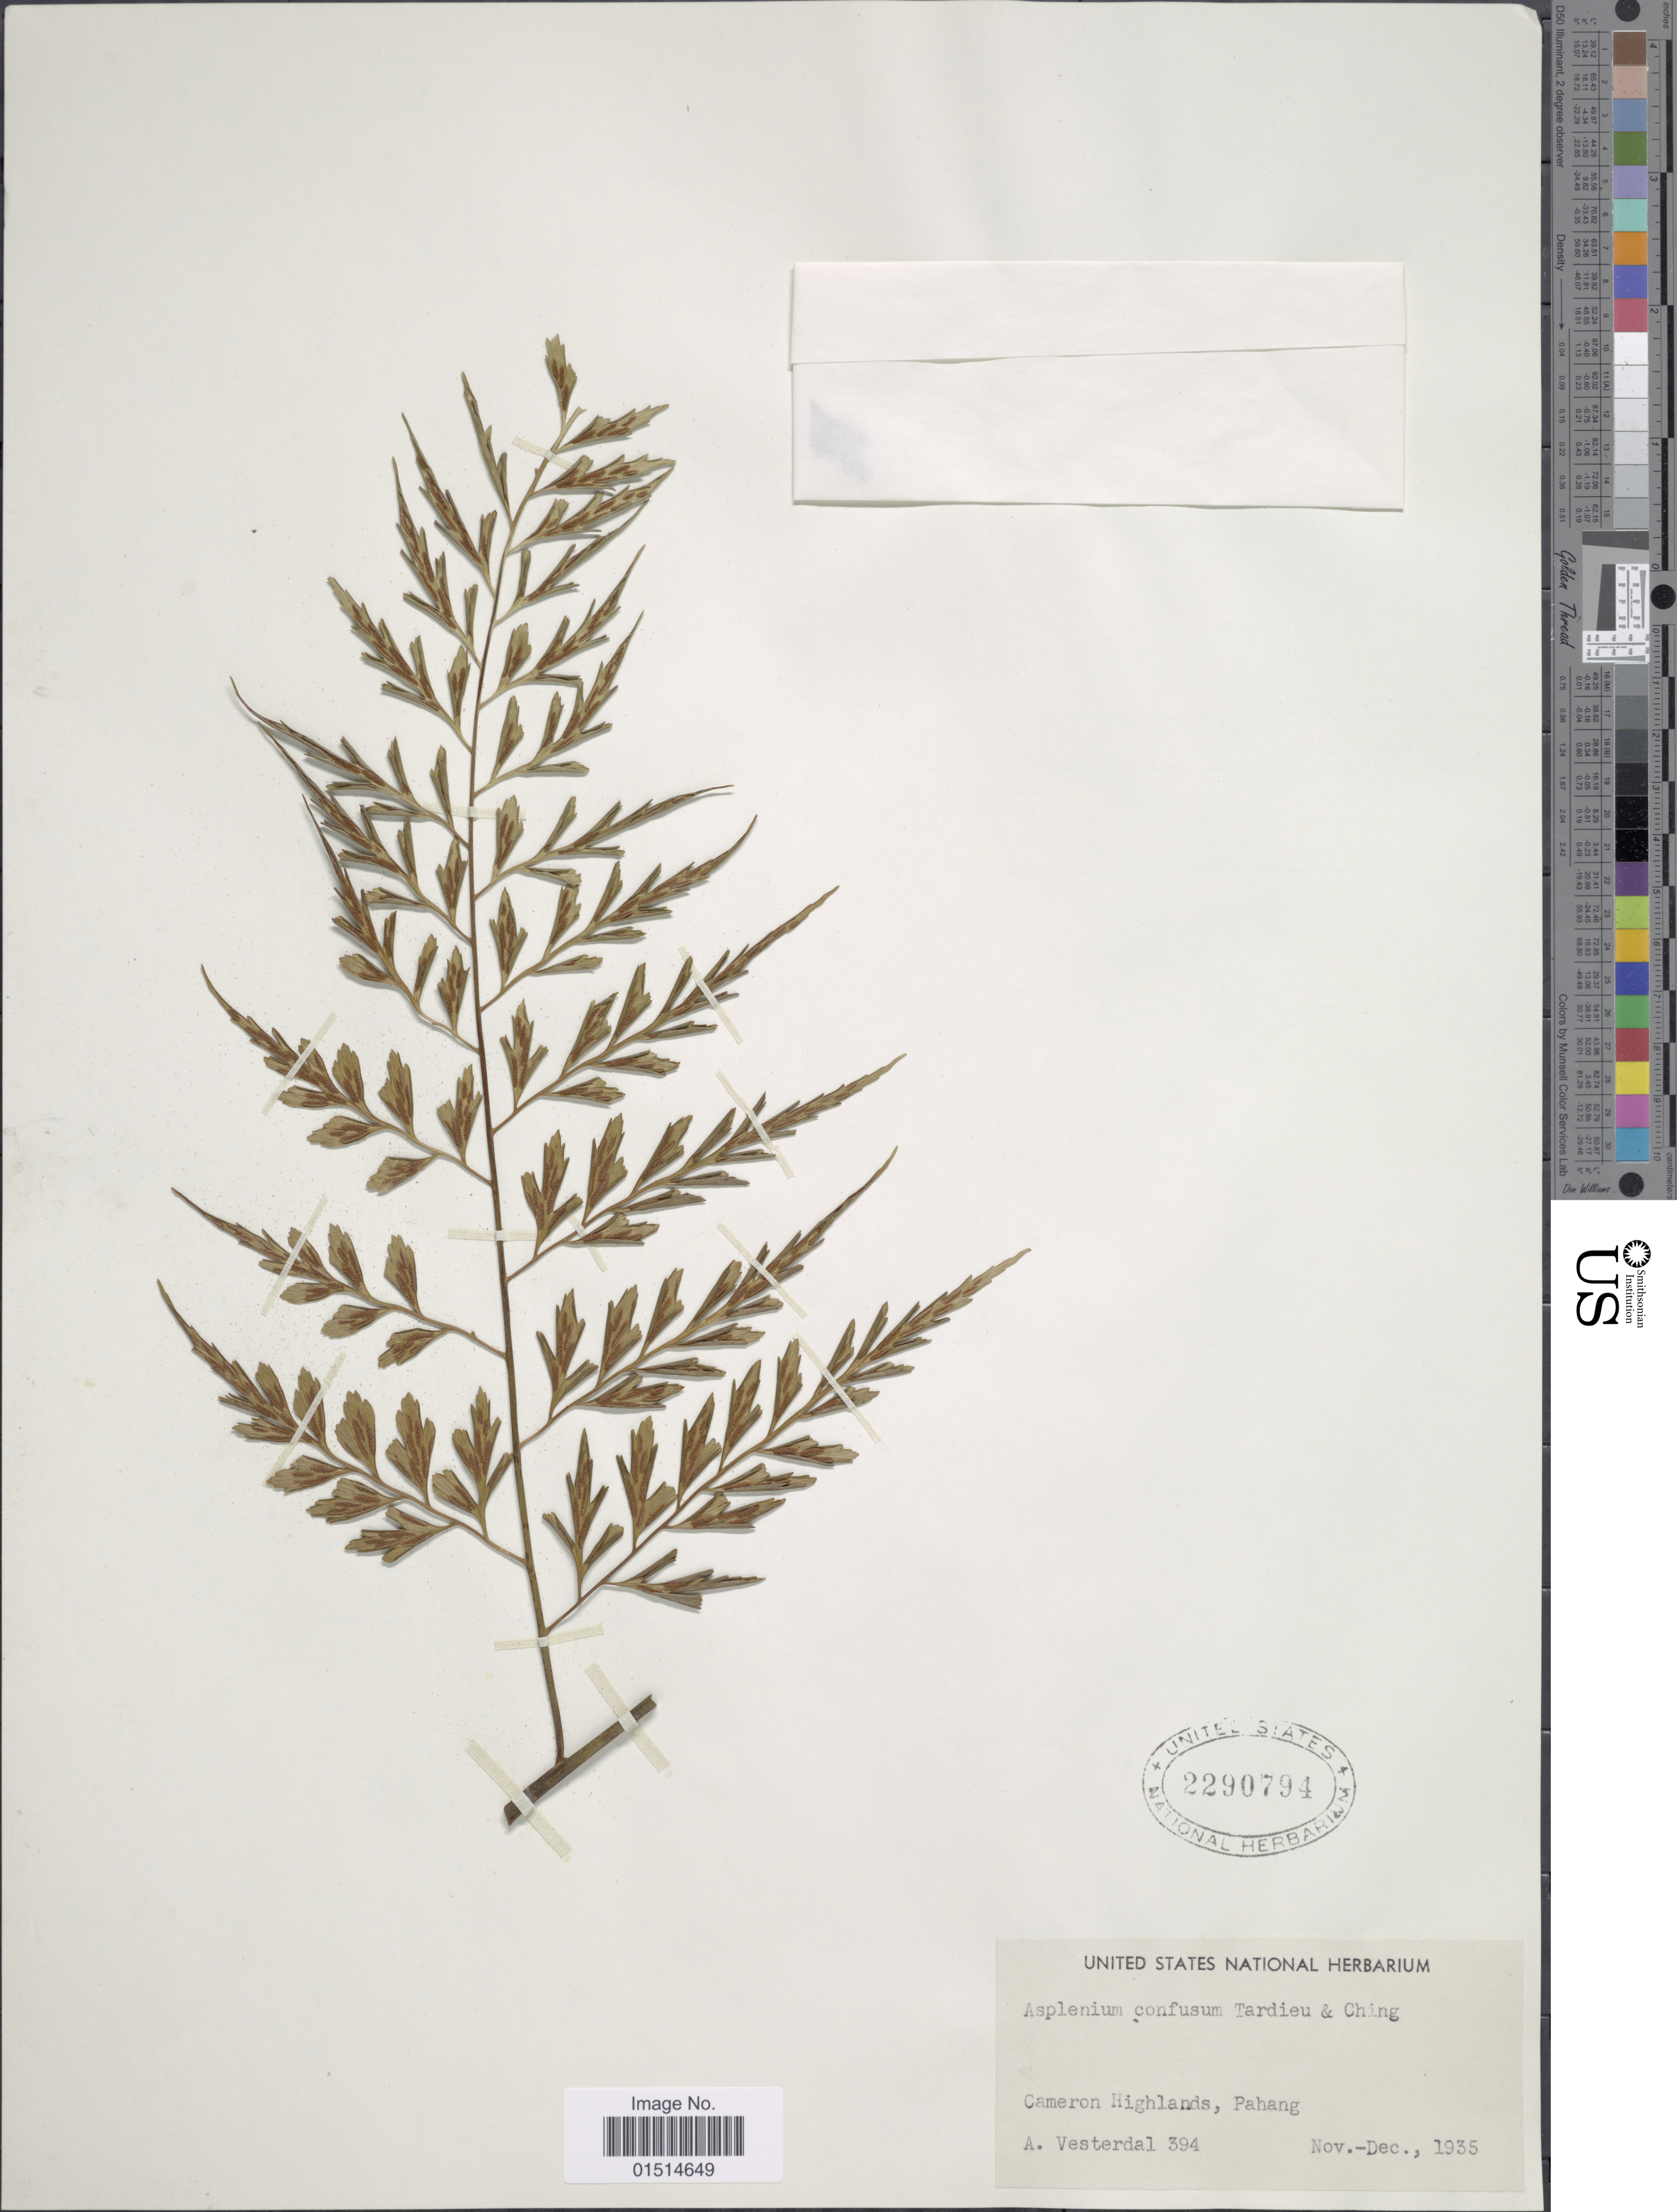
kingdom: Plantae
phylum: Tracheophyta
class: Polypodiopsida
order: Polypodiales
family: Aspleniaceae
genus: Asplenium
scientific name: Asplenium confusum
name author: Tardieu & Ching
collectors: A. Vesterdal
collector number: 394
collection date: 1935-11/1935-12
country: Malaysia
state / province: Pahang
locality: Cameron Highlands, Pahang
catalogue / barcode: US 2290794